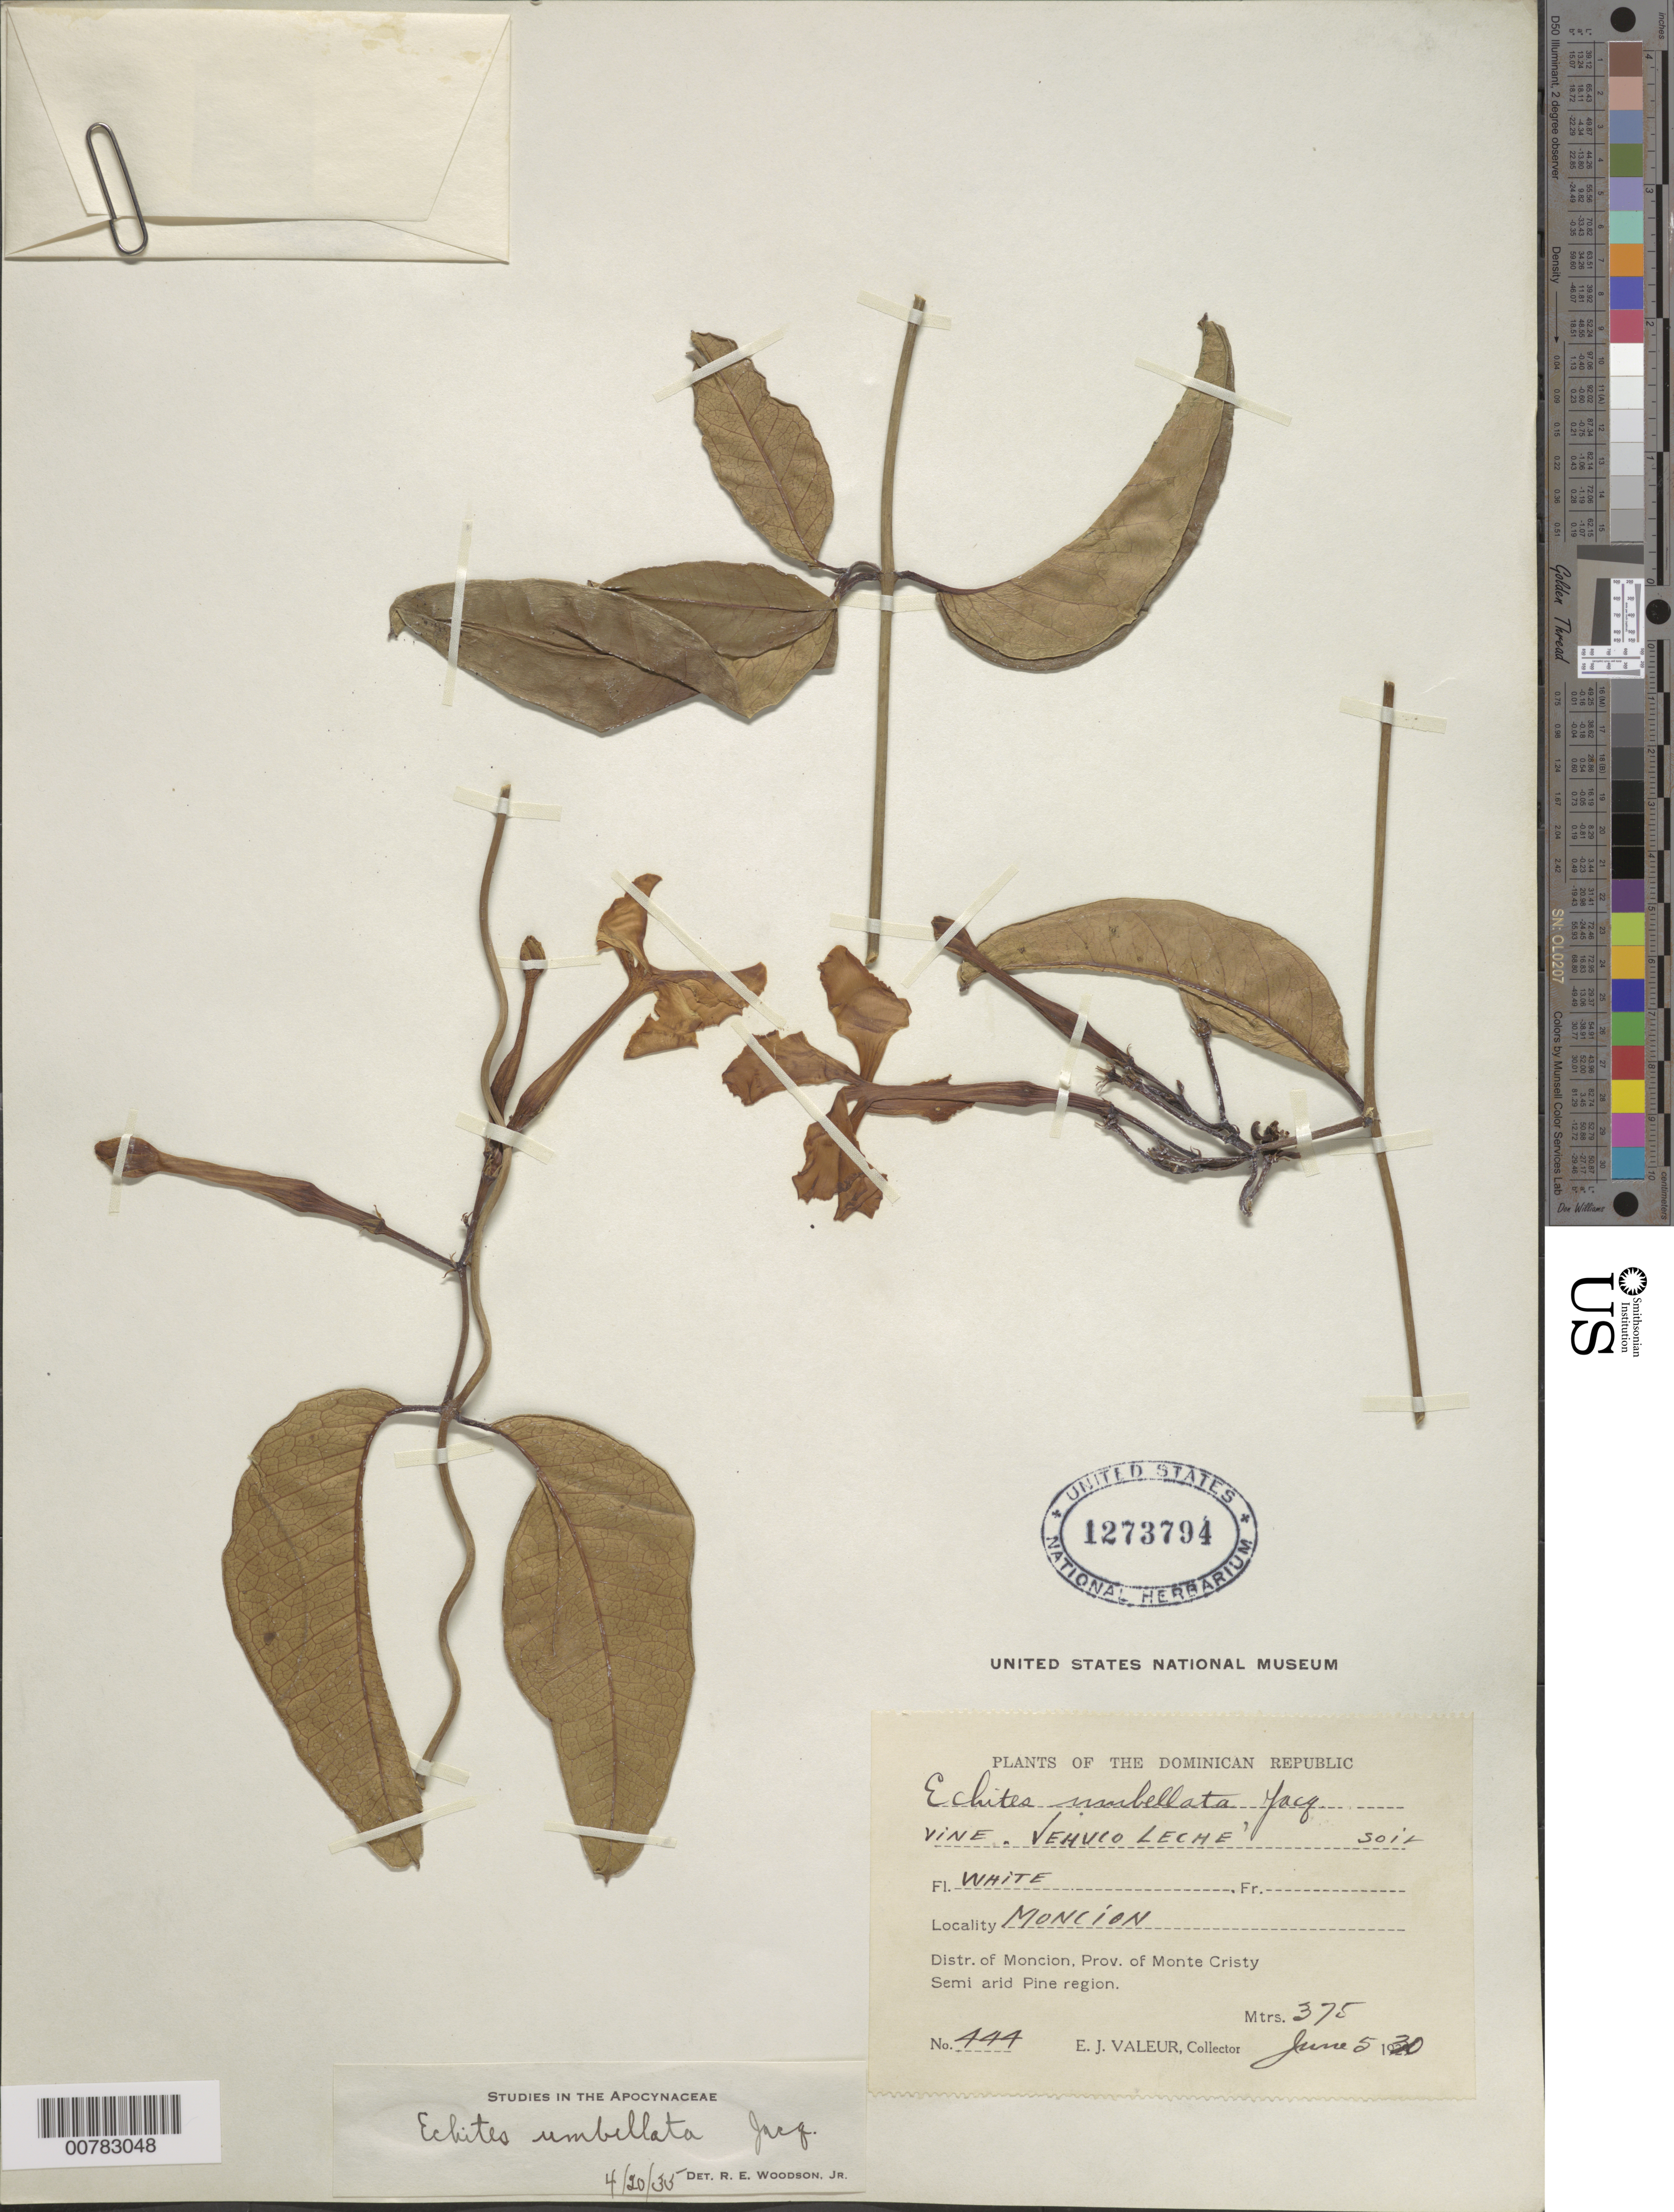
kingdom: Plantae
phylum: Tracheophyta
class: Magnoliopsida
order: Gentianales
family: Apocynaceae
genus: Echites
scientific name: Echites umbellatus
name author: Jacq.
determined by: Woodson, R. E., Jr.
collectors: E. Valeur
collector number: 444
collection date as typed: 05 Jun 1930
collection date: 1930-06-05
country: Dominican Republic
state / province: Monte Cristi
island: Hispaniola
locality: Monción, Monción.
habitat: Semi arid Pine region.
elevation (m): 375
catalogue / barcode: US 1273794